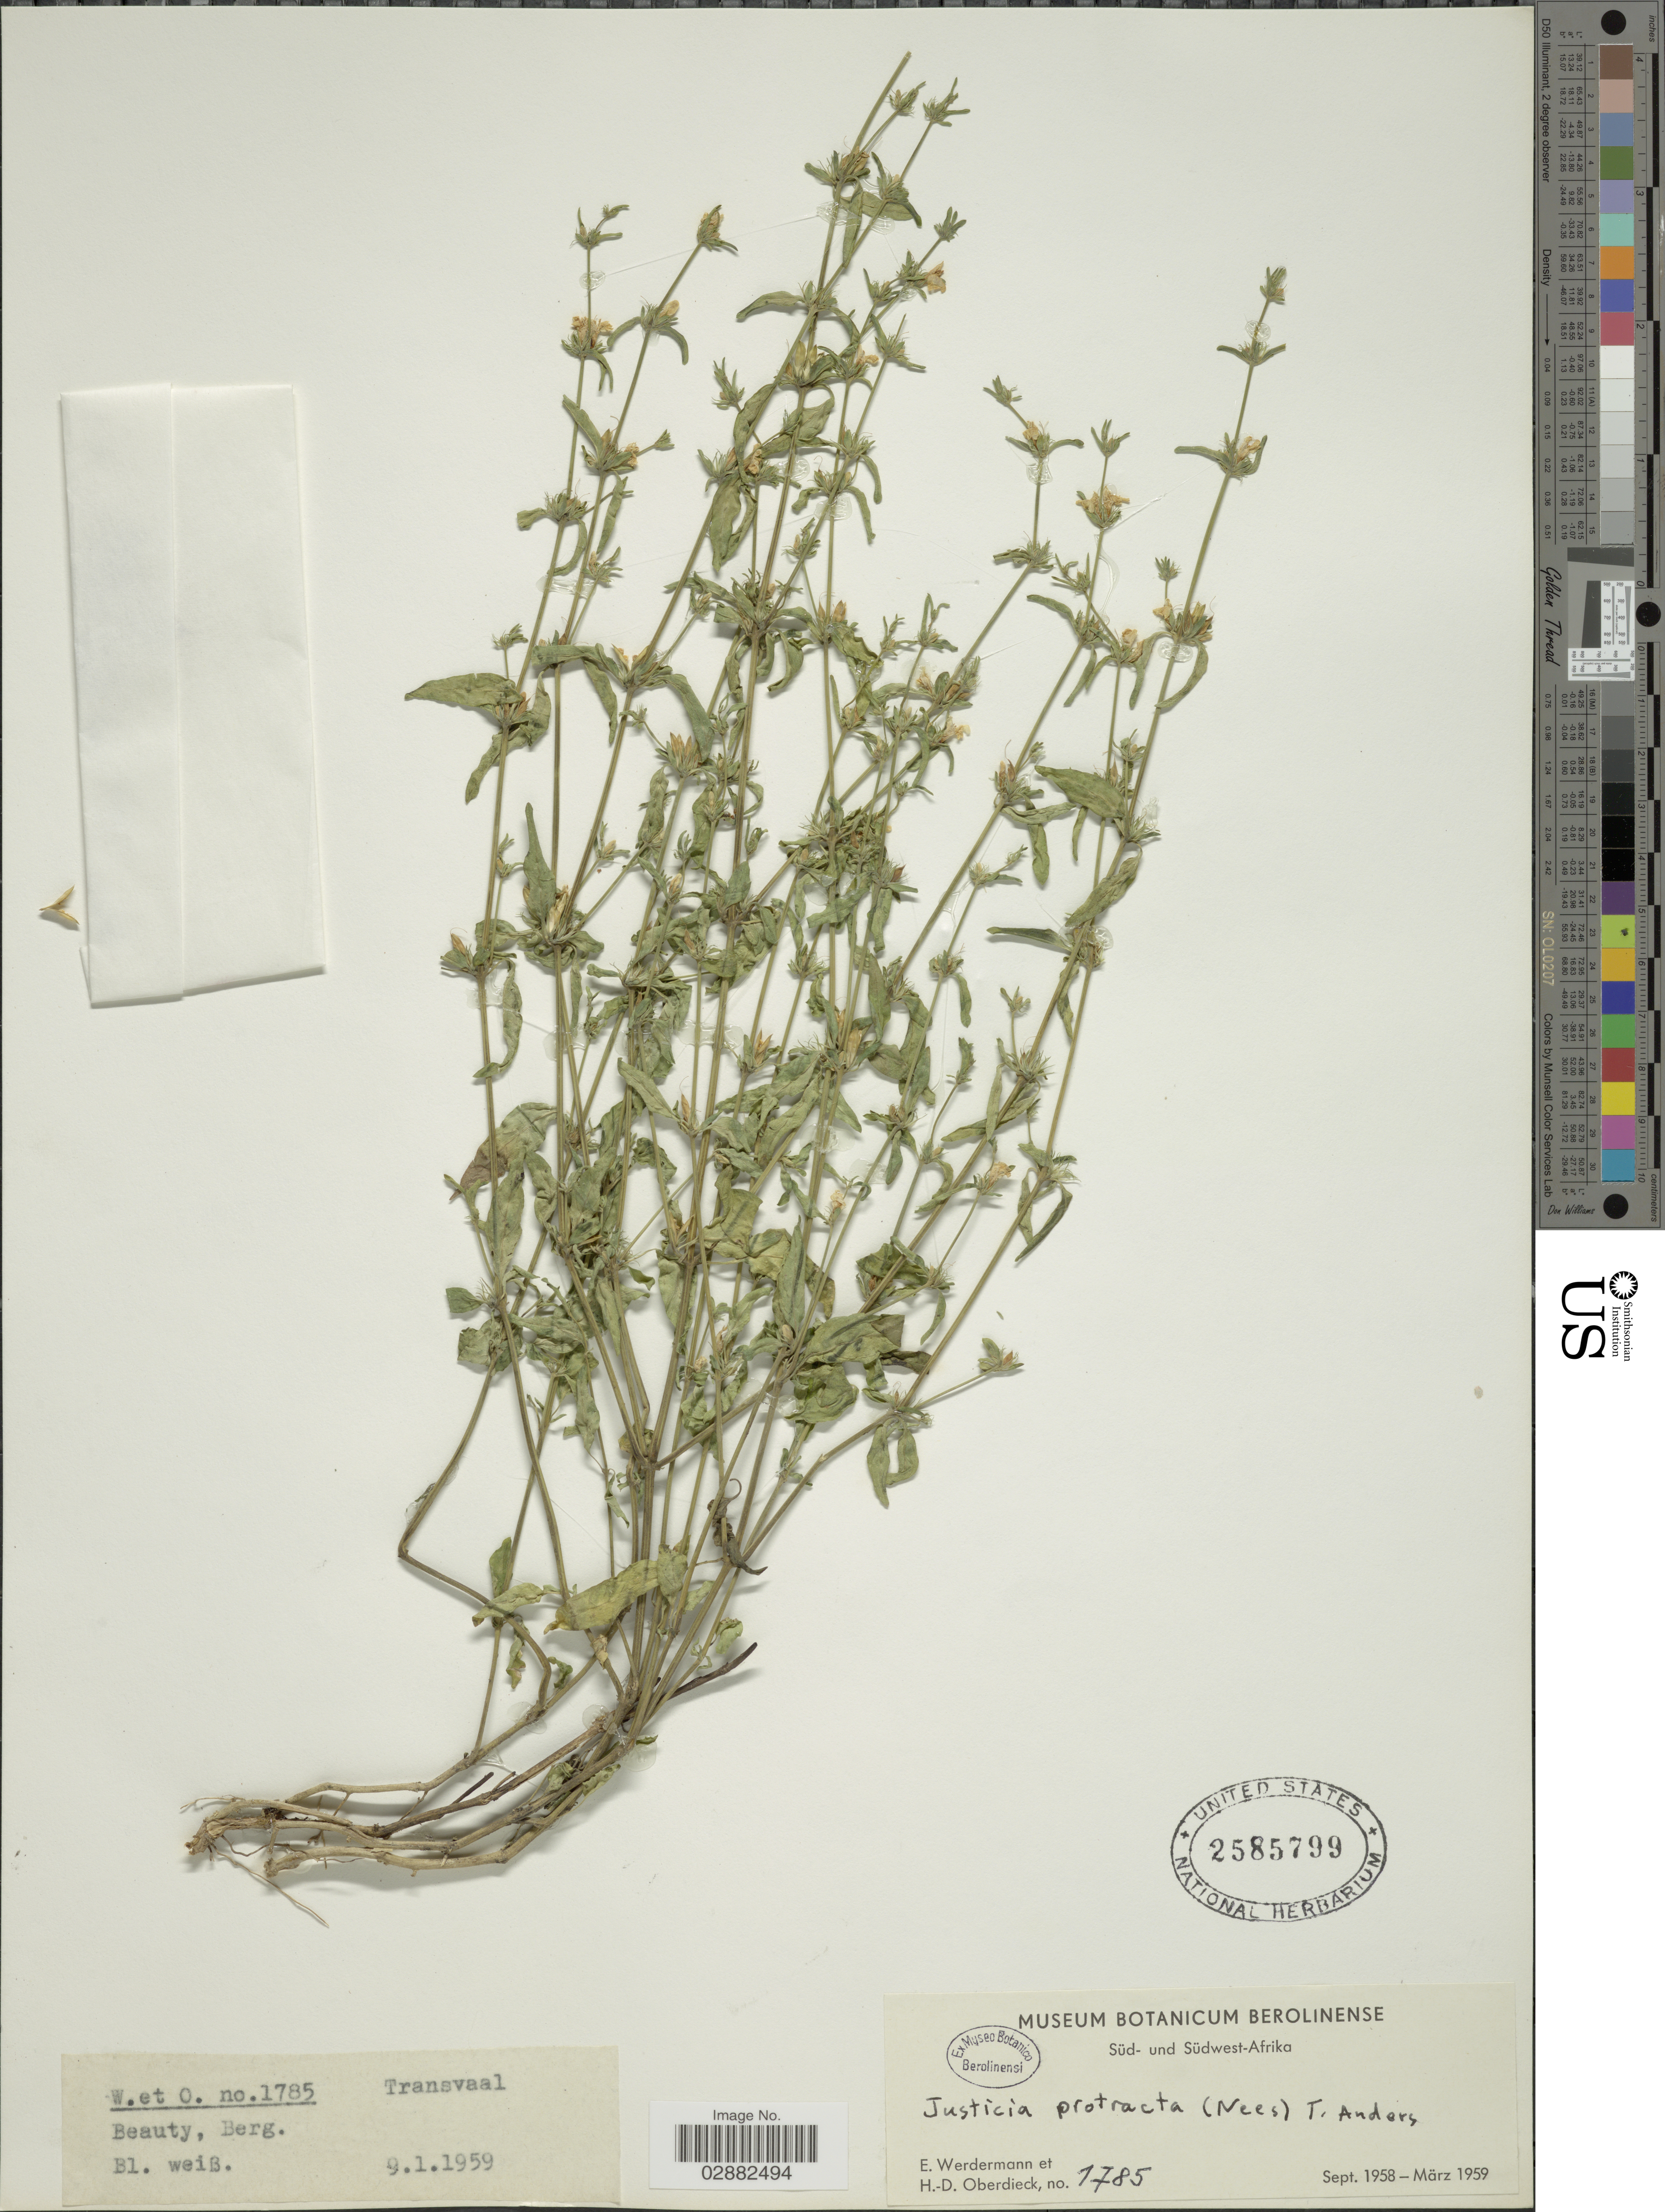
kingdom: Plantae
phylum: Tracheophyta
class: Magnoliopsida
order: Lamiales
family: Acanthaceae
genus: Justicia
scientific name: Justicia protracta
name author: (Nees) T. Anderson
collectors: E. Werdermann & H. Oberdieck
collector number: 1785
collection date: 1959-01-09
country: South Africa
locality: Transvaal, Beauty, Berg.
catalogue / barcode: US 2585799